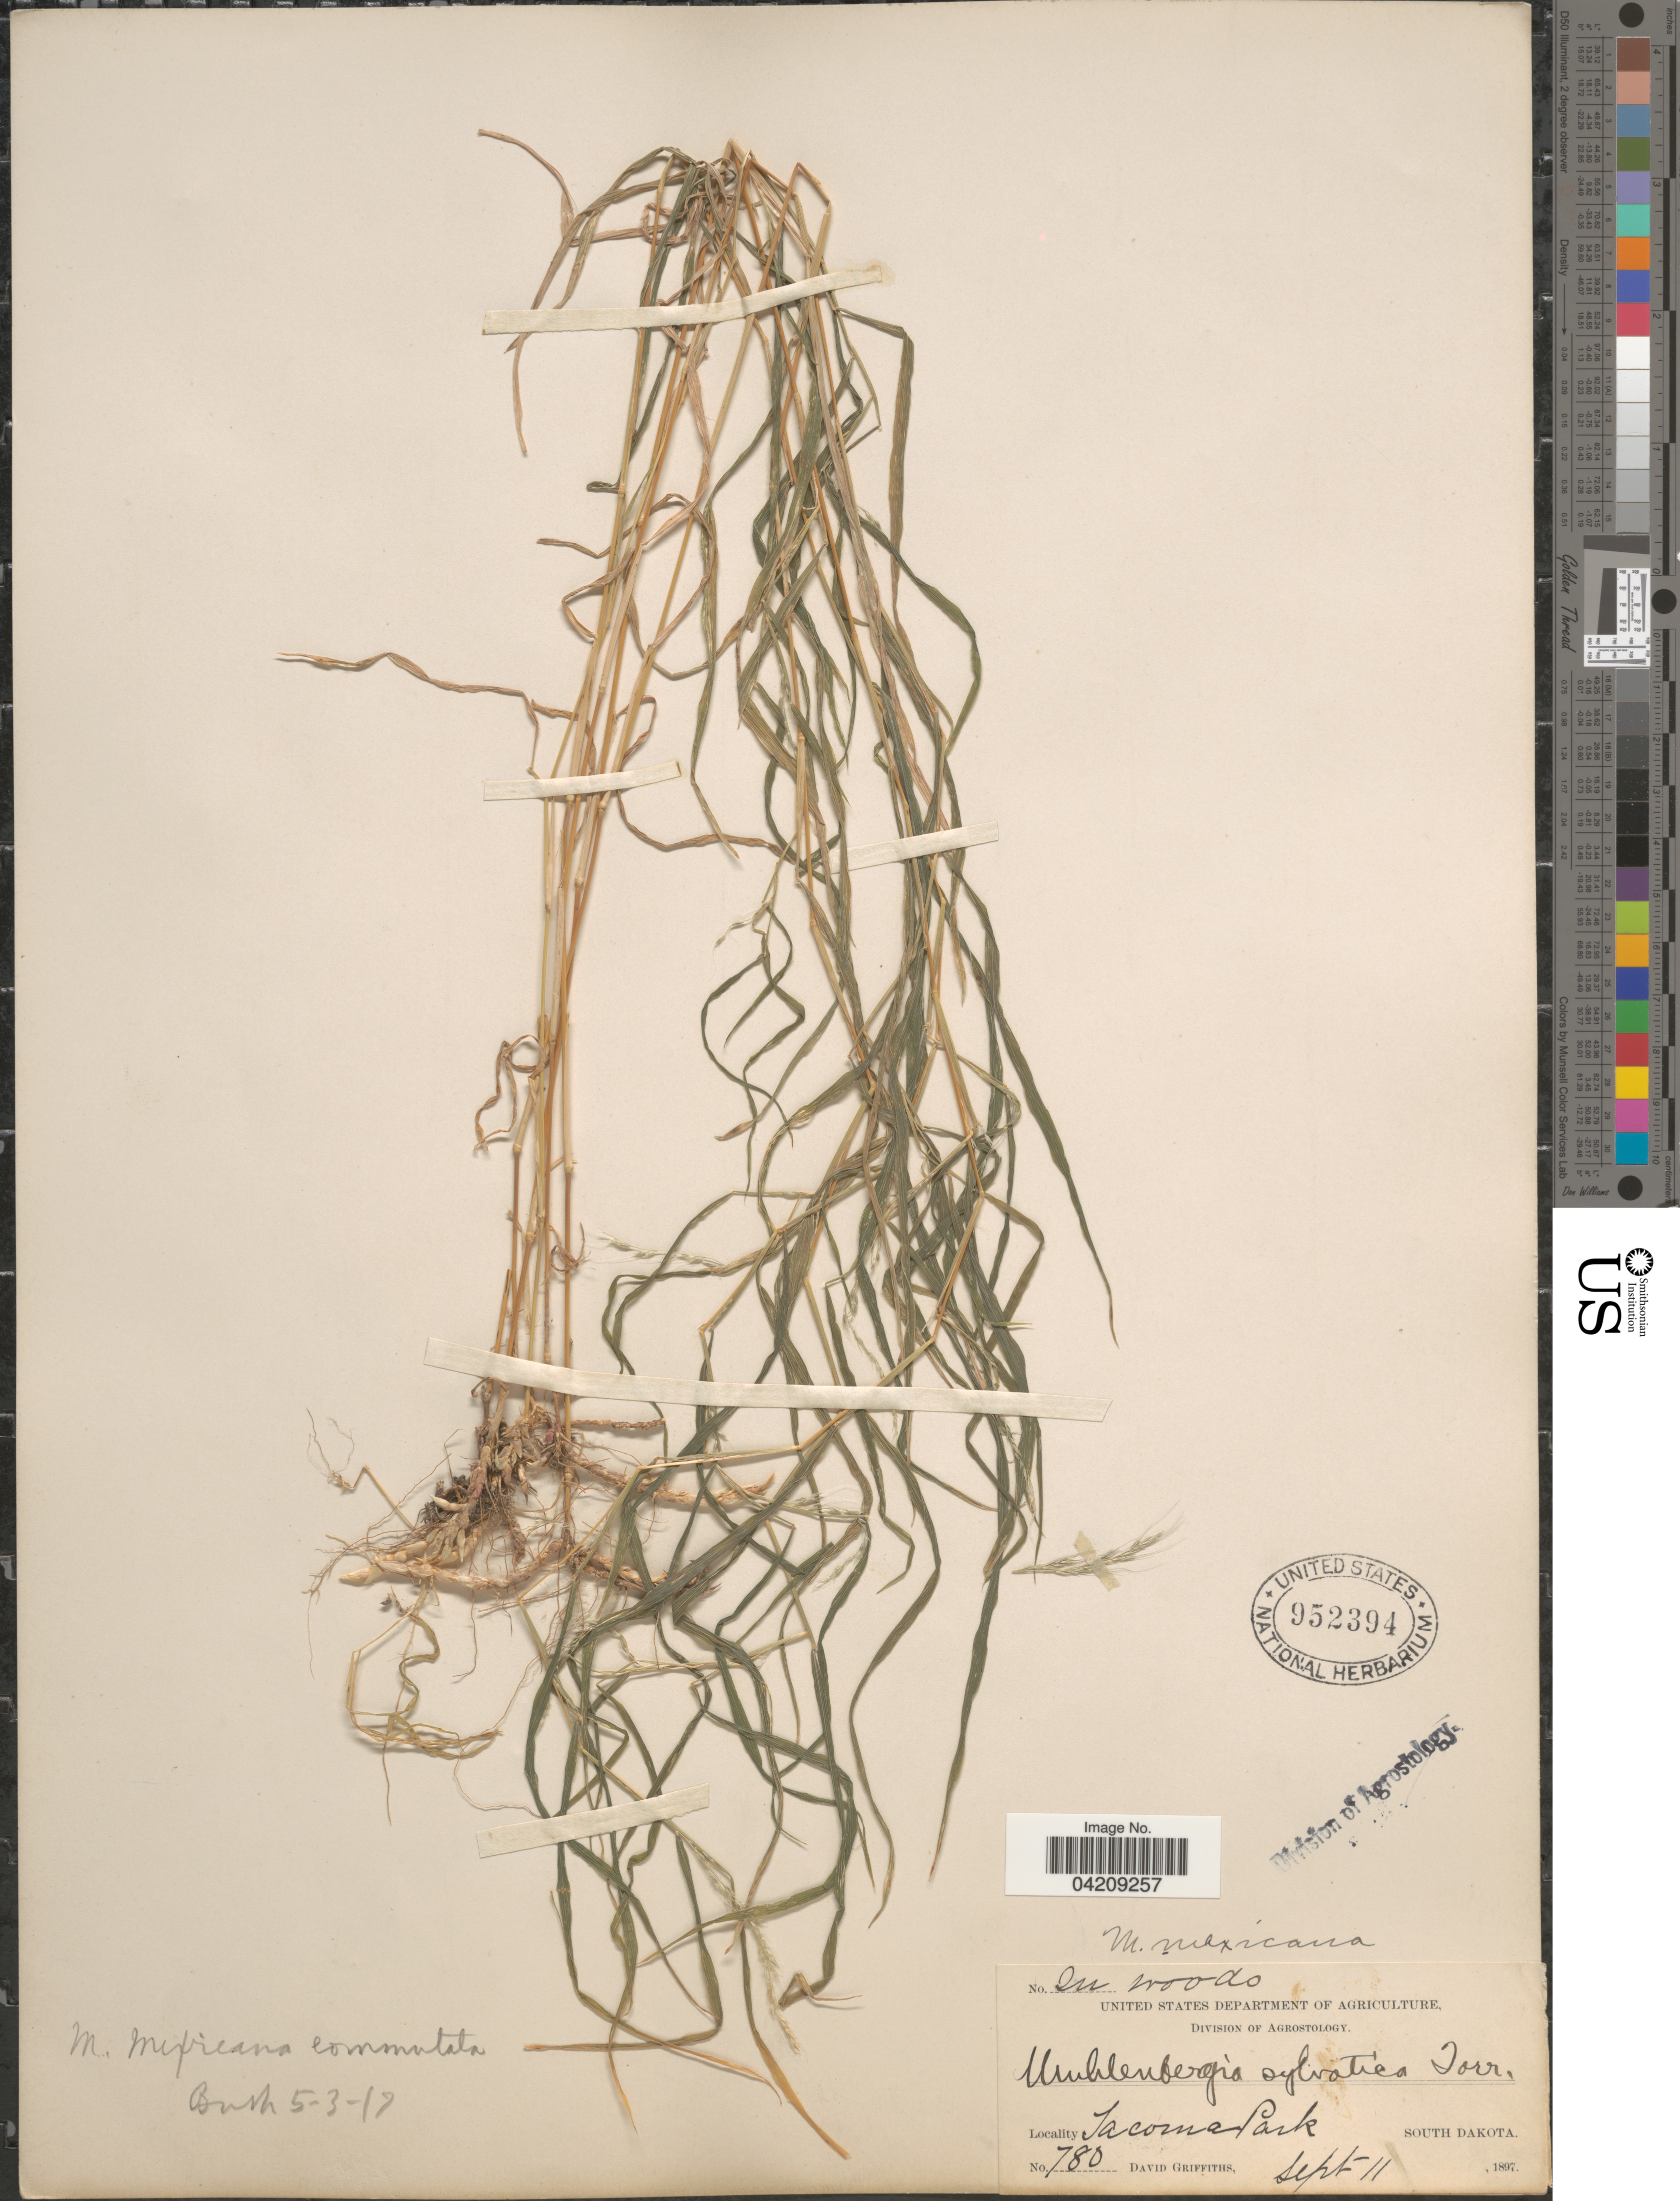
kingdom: Plantae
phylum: Tracheophyta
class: Liliopsida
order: Poales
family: Poaceae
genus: Muhlenbergia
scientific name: Muhlenbergia frondosa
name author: (Poir.) Fernald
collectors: D. Griffiths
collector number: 780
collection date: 1897-09-11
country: United States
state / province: South Dakota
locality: Tacoma Park.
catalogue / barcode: US 952394